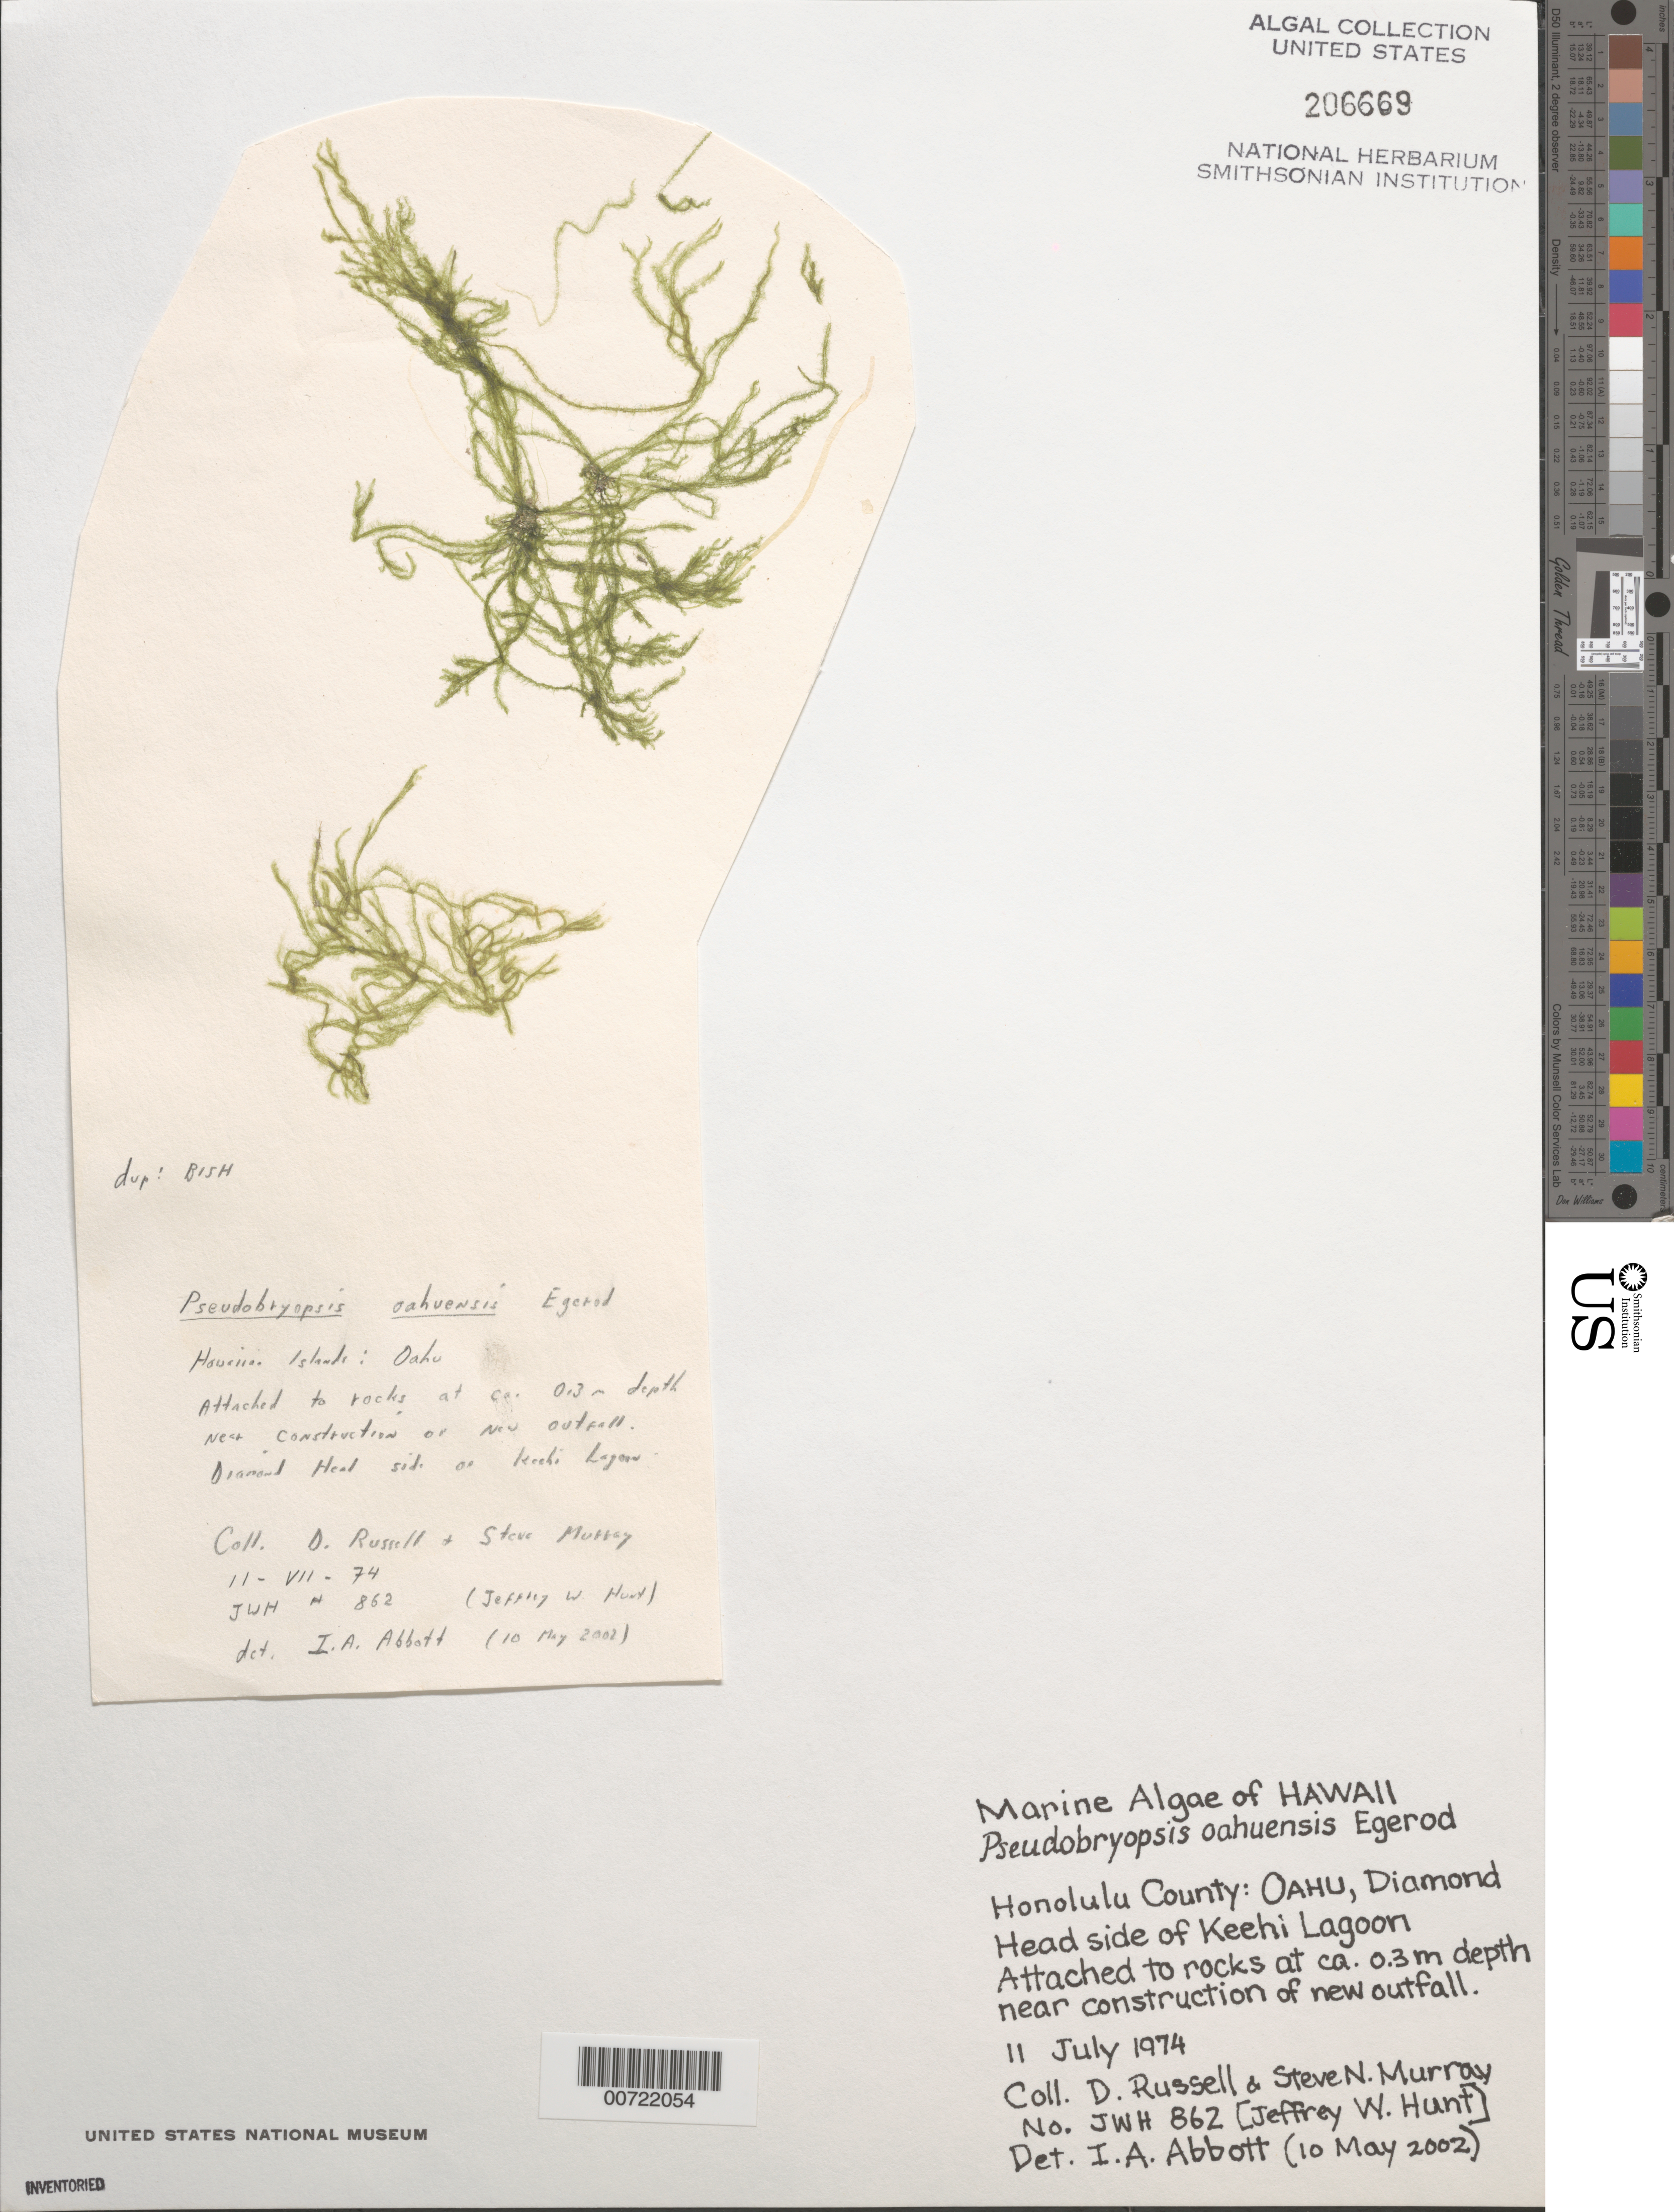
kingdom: Plantae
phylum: Chlorophyta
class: Ulvophyceae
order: Bryopsidales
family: Bryopsidaceae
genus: Pseudobryopsis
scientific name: Pseudobryopsis oahuensis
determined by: Abbott, Isabella A.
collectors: D. Russell & S. N. Murray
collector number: JWH 862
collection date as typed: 11 Jul; 1974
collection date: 1974-07-11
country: United States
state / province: Hawaii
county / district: Honolulu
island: Oahu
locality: Diamond Head side of Keehi Lagoon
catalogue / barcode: US 206669